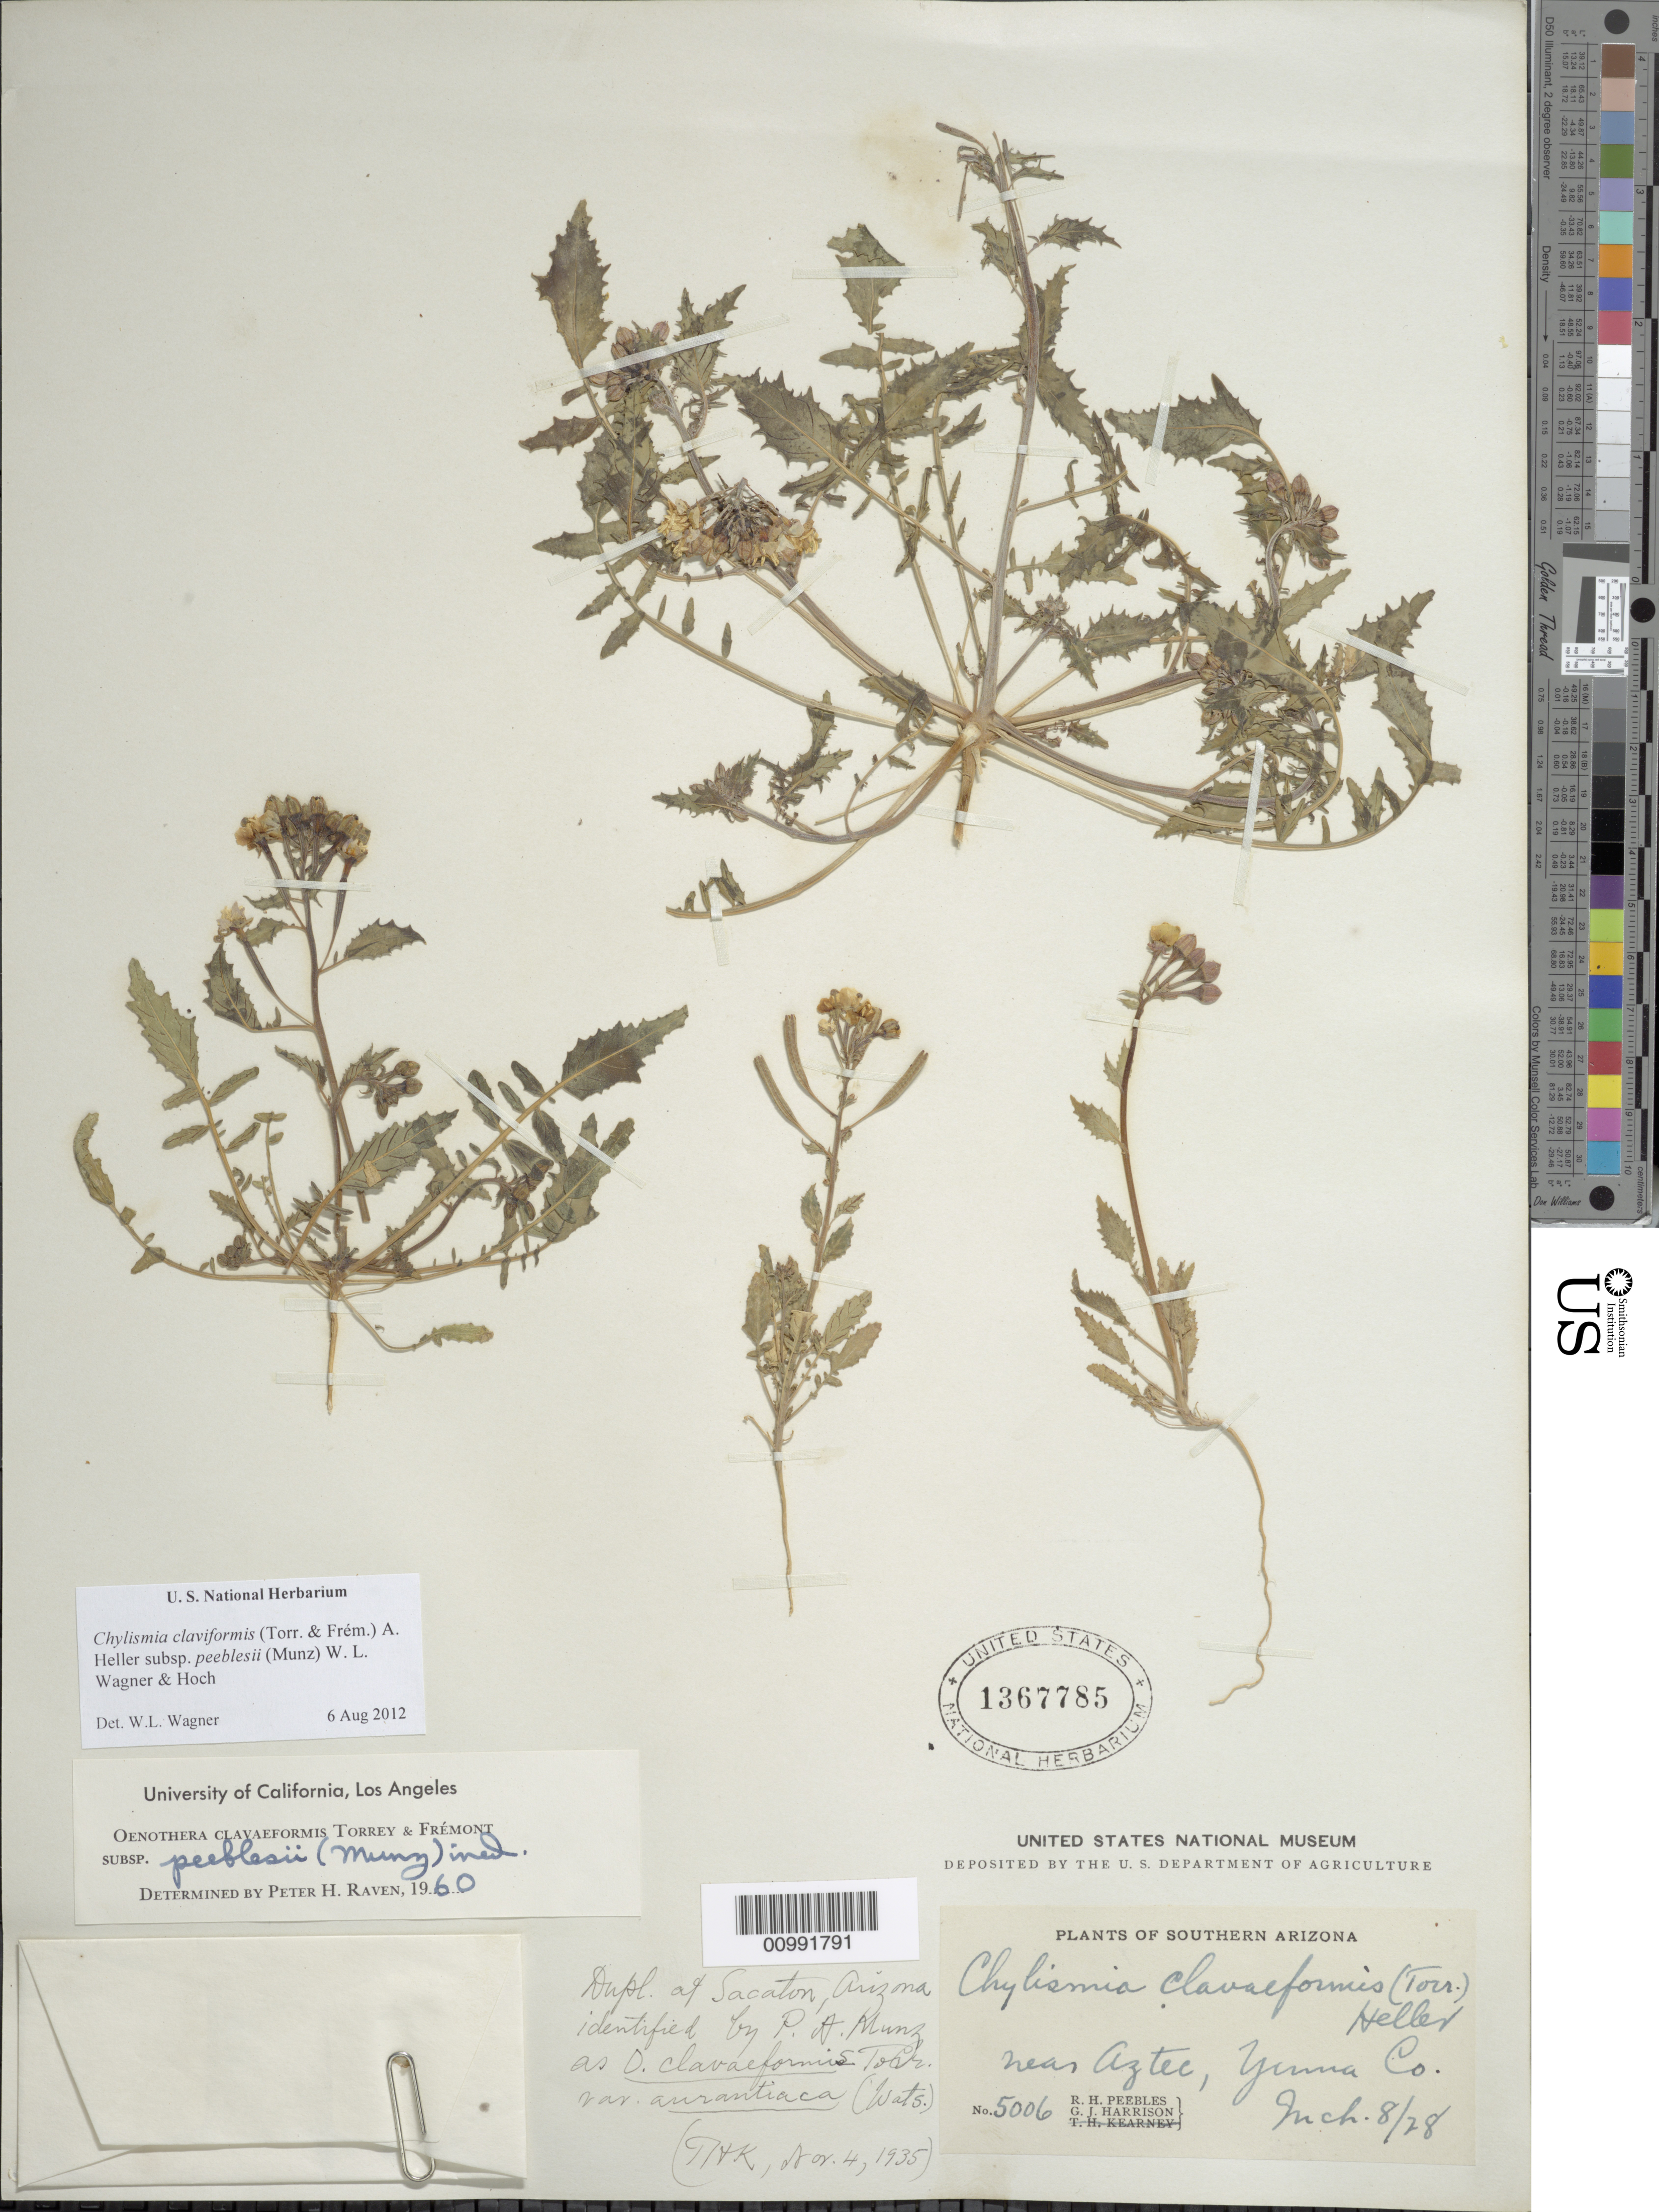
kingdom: Plantae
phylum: Tracheophyta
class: Magnoliopsida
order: Myrtales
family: Onagraceae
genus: Chylismia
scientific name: Chylismia claviformis subsp. peeblesii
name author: (Munz) W.L. Wagner & Hoch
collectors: R. H. Peebles & G. J. Harrison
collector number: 5006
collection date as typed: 08 Mar 1928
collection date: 1928-03-08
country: United States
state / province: Arizona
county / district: Yuma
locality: Near Aztec.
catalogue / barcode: US 1367785